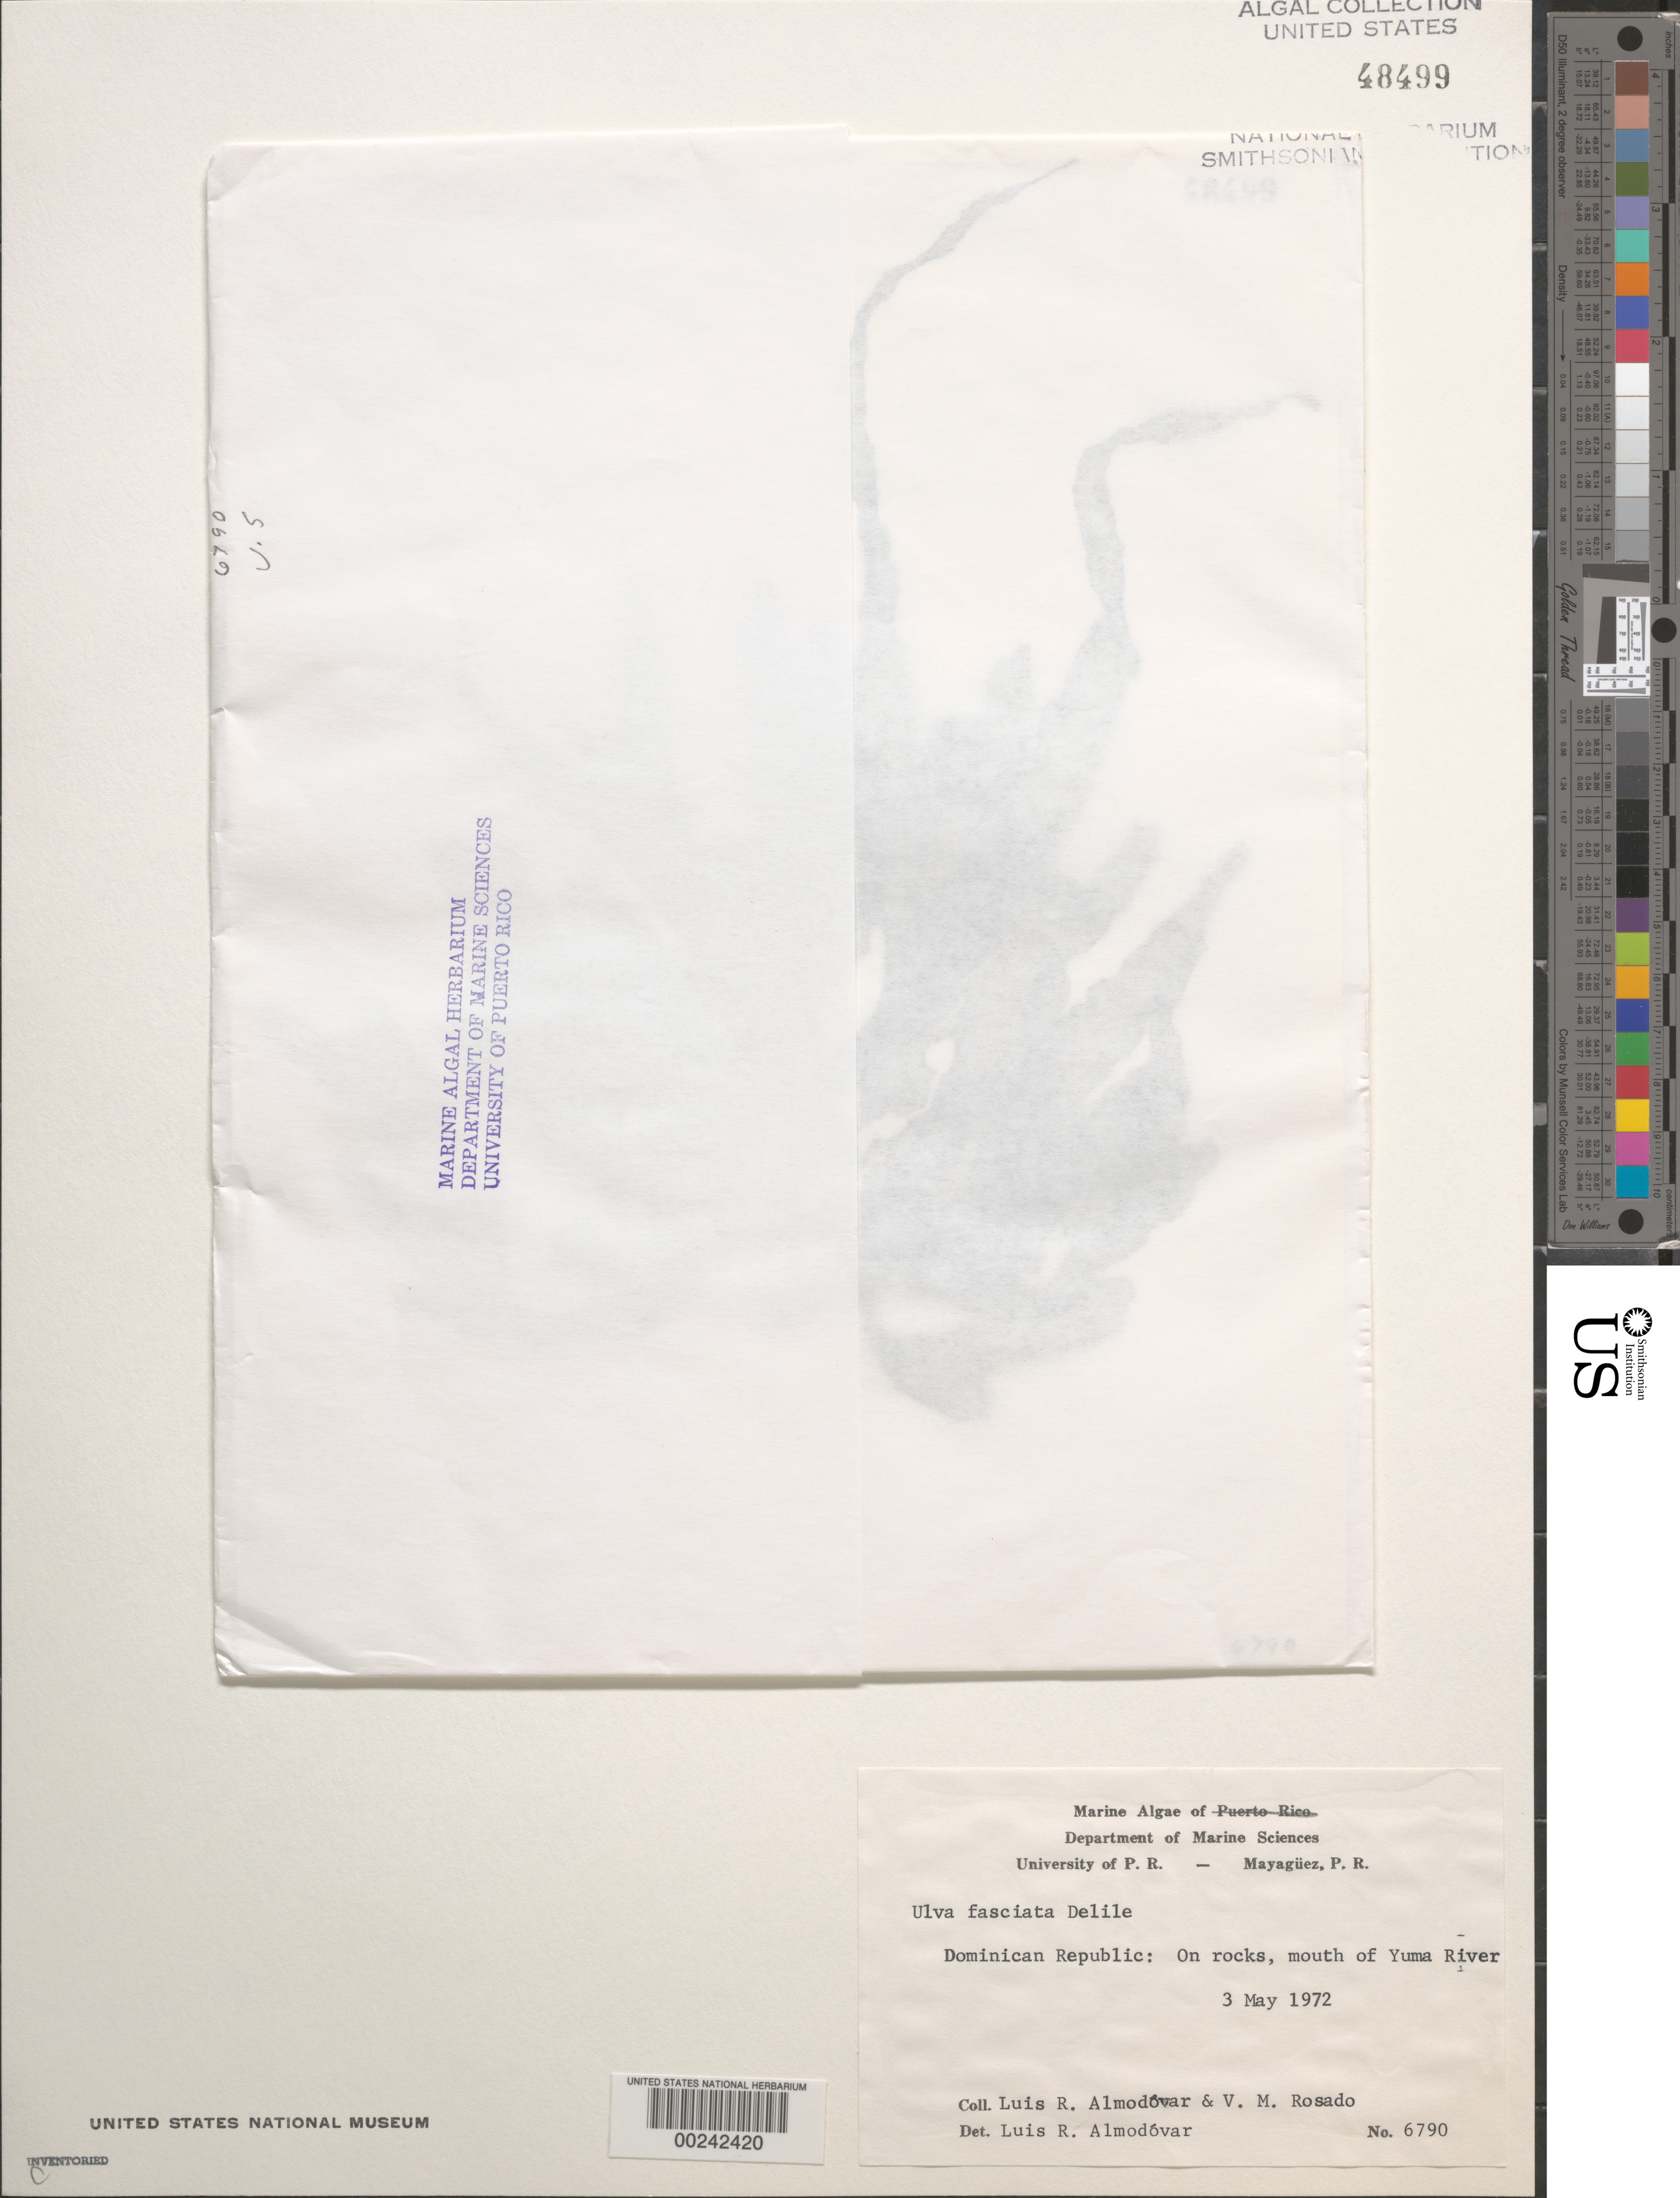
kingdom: Plantae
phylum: Chlorophyta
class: Ulvophyceae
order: Ulvales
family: Ulvaceae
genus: Ulva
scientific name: Ulva lactuca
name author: L.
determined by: Algae name updating Project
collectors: L. Almodovar & V. Rosado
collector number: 6790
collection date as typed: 03 May 1972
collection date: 1972-05-03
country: Dominican Republic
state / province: La Altagracía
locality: Yuma river mouth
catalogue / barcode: US 48499